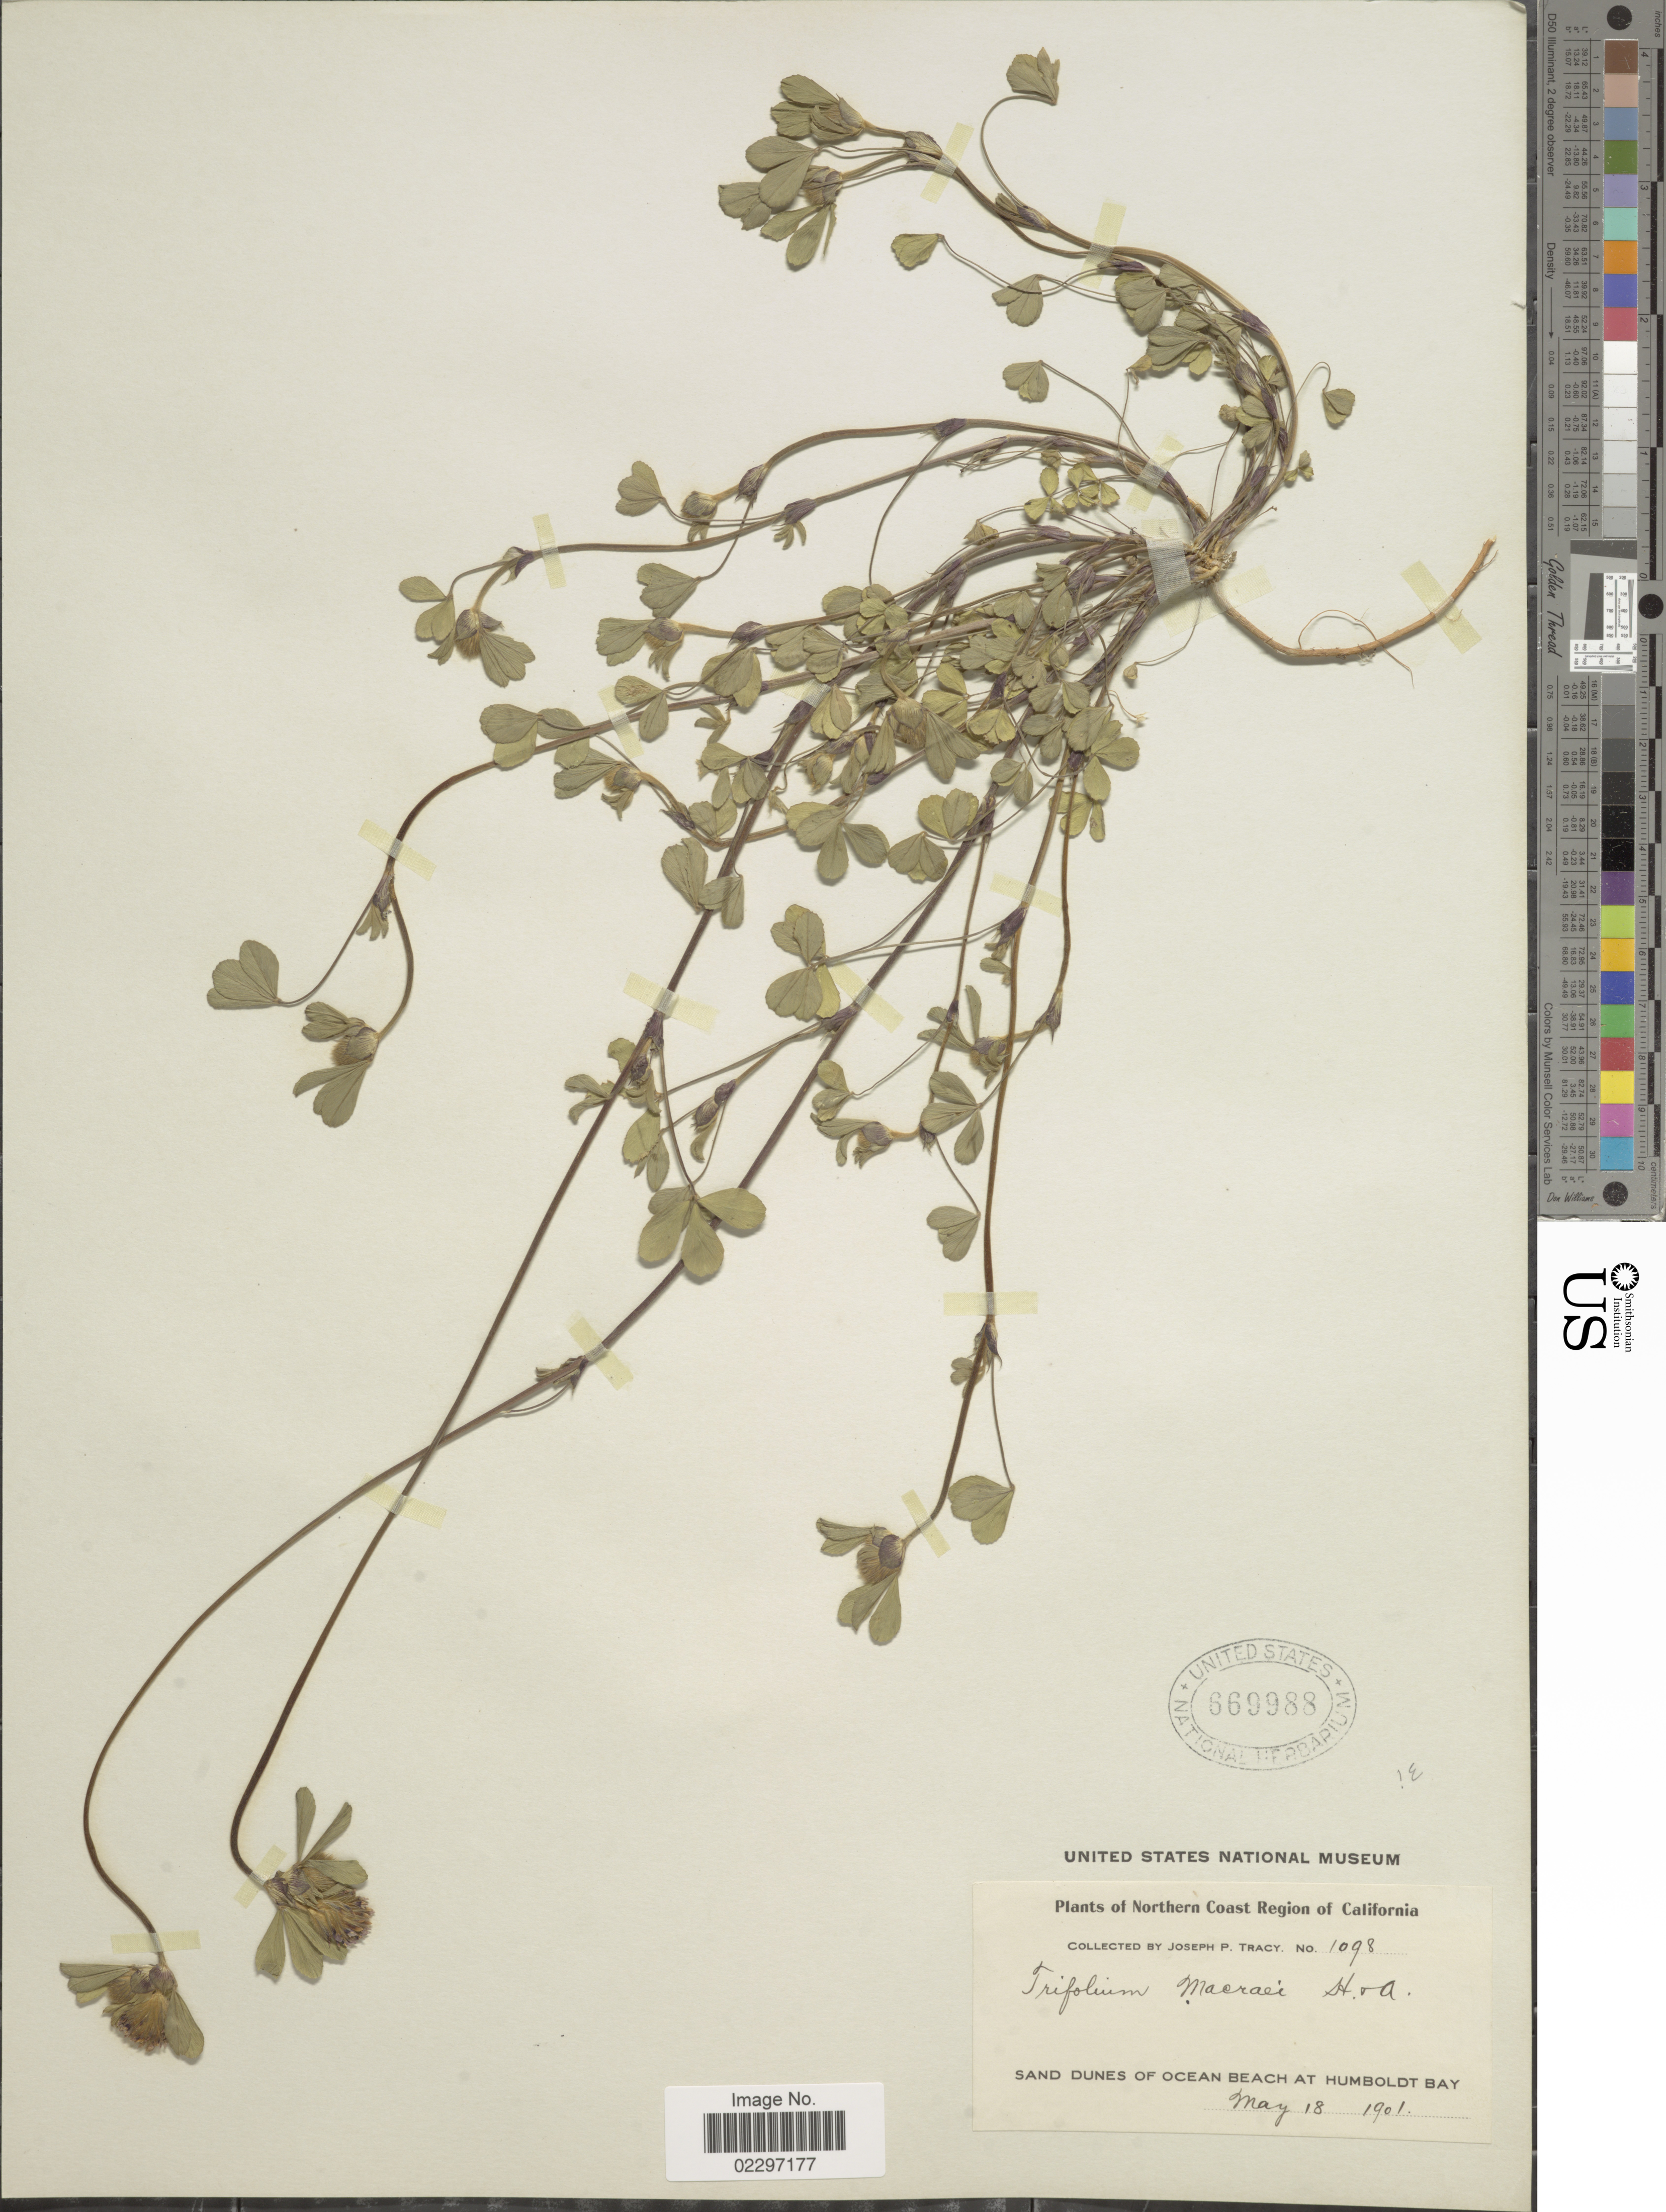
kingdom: Plantae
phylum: Tracheophyta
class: Magnoliopsida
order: Fabales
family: Fabaceae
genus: Trifolium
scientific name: Trifolium macraei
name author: Hook. & Arn.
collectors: J. Tracy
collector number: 1098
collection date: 1901-05-18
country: United States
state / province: California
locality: Northern Coast Region of California. Sand dunes of Ocean Beach at Humboldt Bay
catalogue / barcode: US 669988